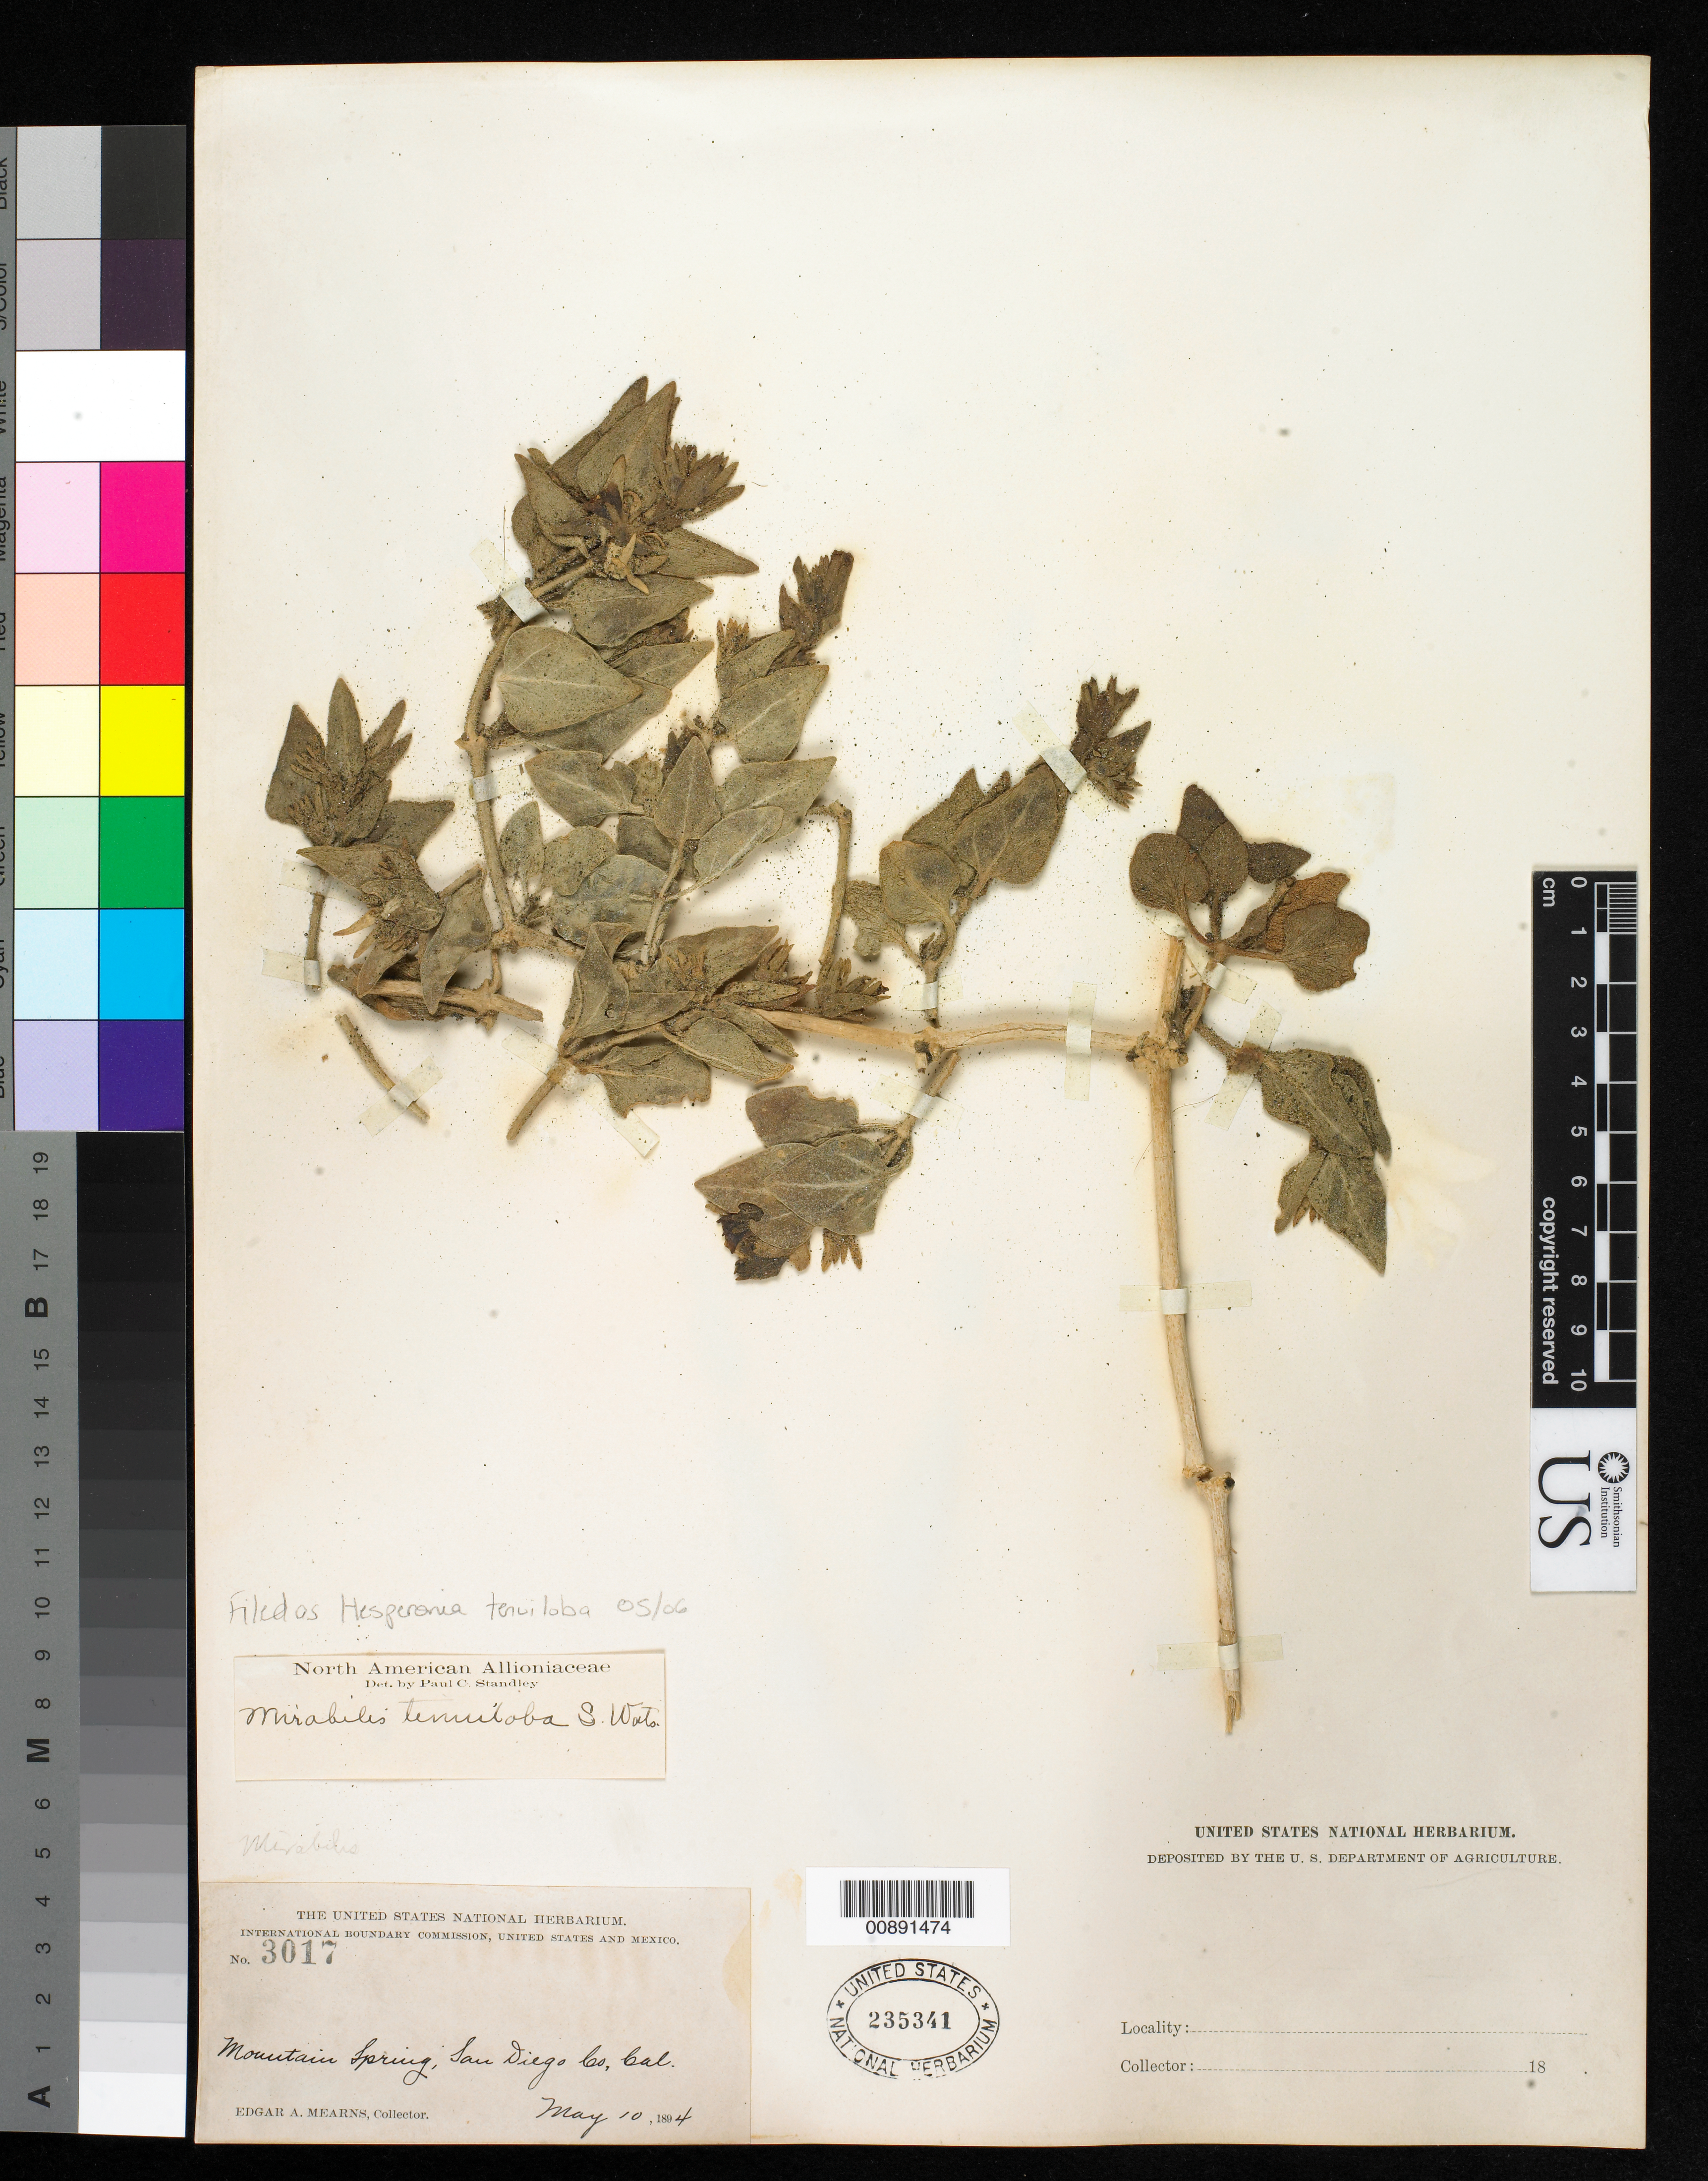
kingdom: Plantae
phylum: Tracheophyta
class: Magnoliopsida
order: Caryophyllales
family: Nyctaginaceae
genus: Hesperonia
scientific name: Hesperonia tenuiloba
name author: (S. Watson) Standl.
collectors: E. A. Mearns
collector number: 3017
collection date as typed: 10 May 1894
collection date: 1894-05-10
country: United States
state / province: California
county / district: San Diego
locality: Mountain Spring, San Diego County, California.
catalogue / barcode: US 235341